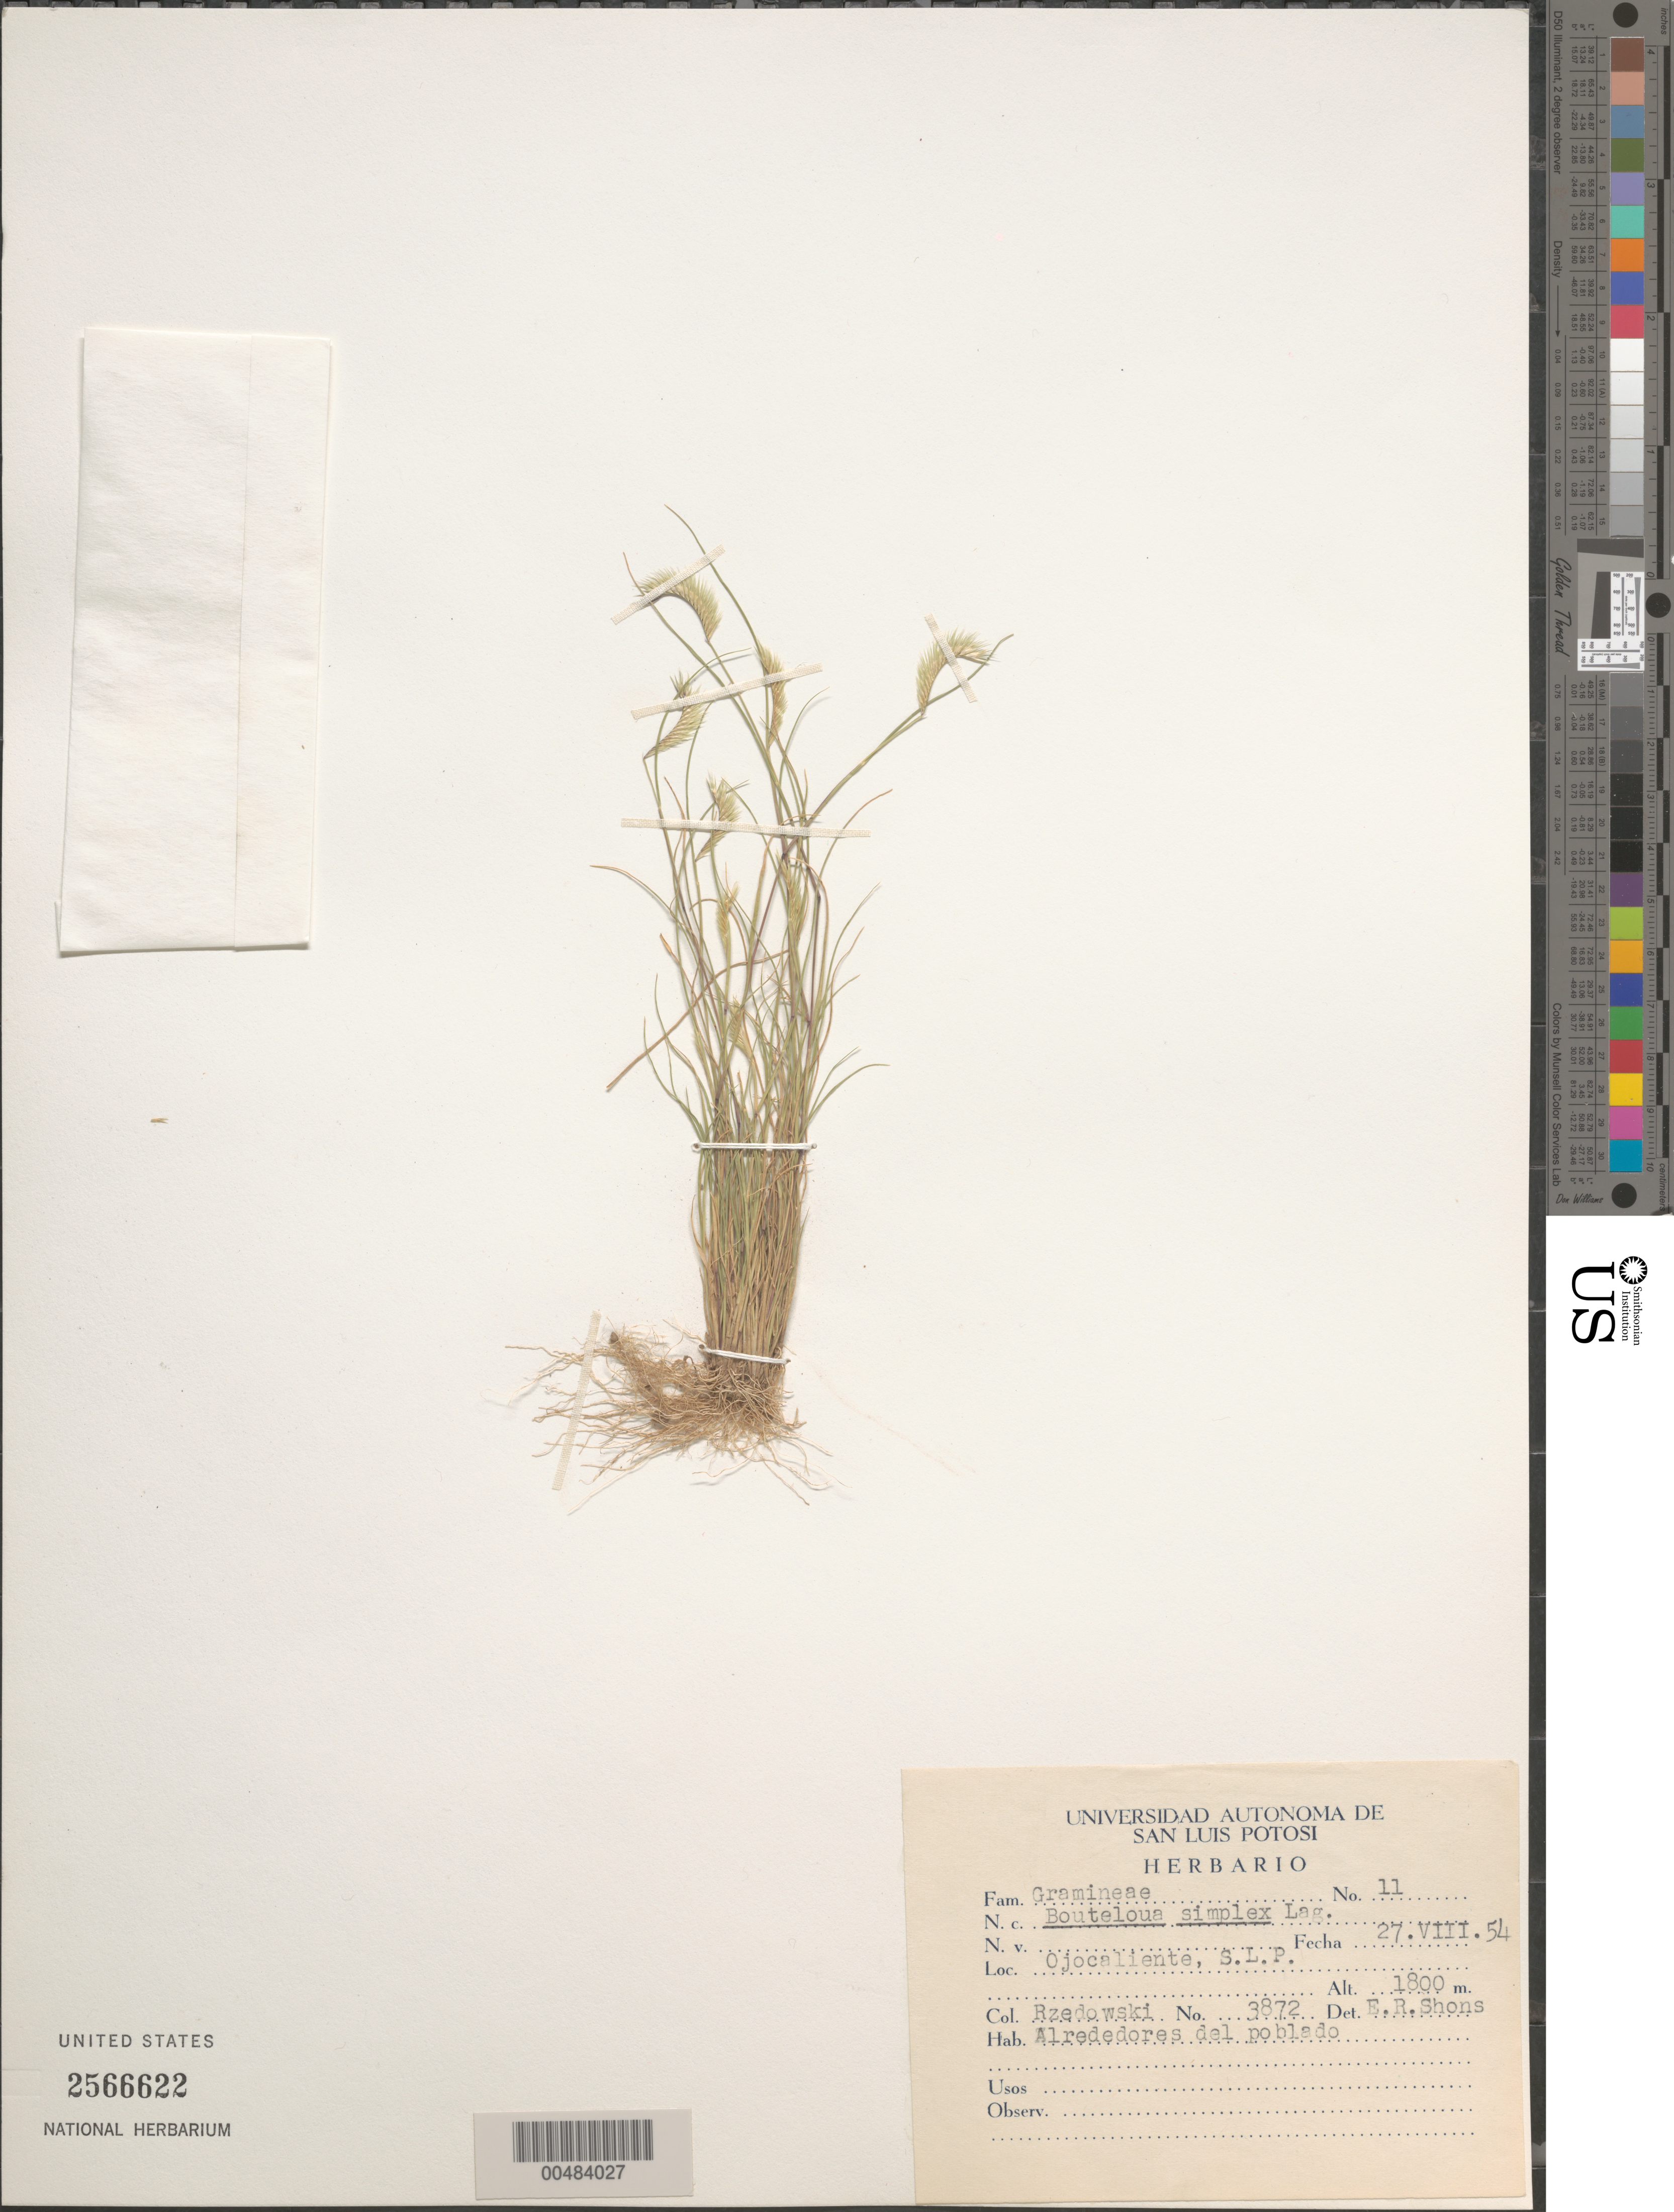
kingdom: Plantae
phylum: Tracheophyta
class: Liliopsida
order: Poales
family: Poaceae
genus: Bouteloua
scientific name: Bouteloua simplex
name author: Lag.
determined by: Sohns, E. R.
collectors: J. Rzedowski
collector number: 3872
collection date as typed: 27 Aug 1954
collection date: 1954-08-27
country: Mexico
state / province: San Luis Potosi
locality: Ojocaliente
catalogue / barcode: US 2566622